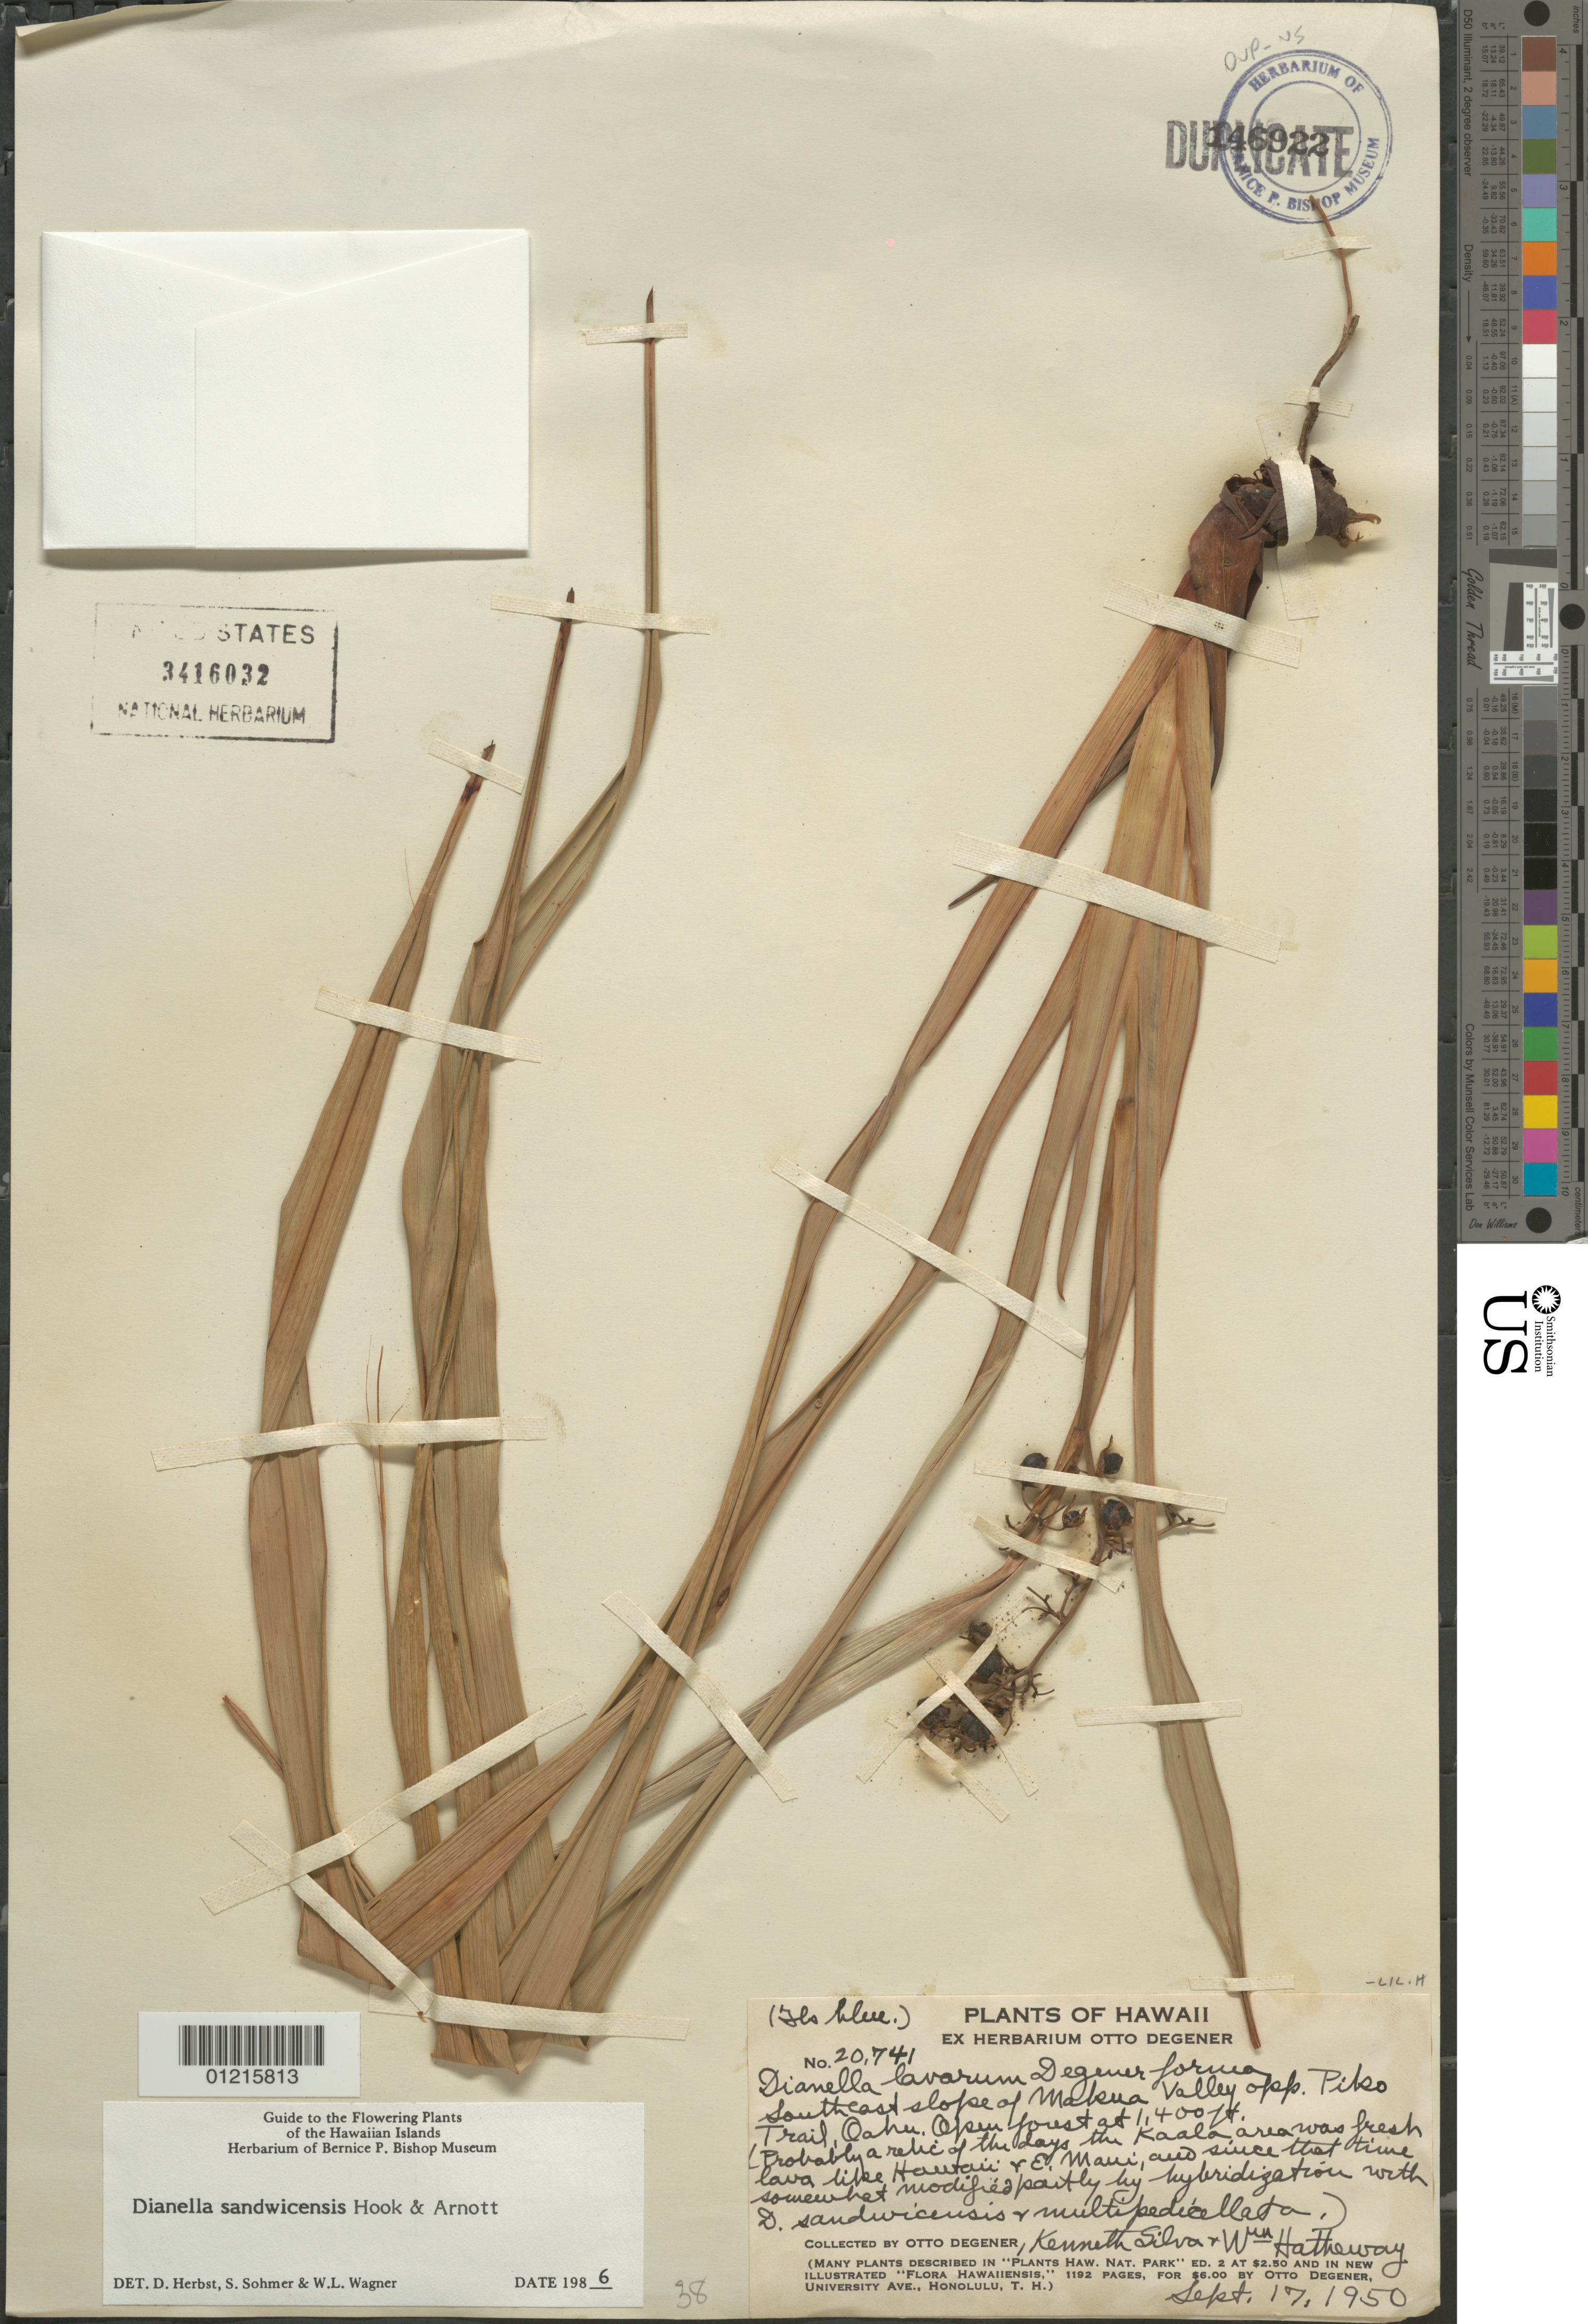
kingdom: Plantae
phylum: Tracheophyta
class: Liliopsida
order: Asparagales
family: Asphodelaceae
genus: Dianella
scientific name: Dianella sandwicensis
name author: Hook. & Arn.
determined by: Herbst, D. R.; Sohmer, S. H.; Wagner, W. L.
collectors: O. Degener, K. Silva & W. Hatheway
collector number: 20741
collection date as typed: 17 Sep 1950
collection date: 1950-09-17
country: United States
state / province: Hawaii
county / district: Honolulu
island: Oahu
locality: Southeast slope of Makua Valley, opposite Piko Trail.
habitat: Open forest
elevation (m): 427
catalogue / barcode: US 3416032